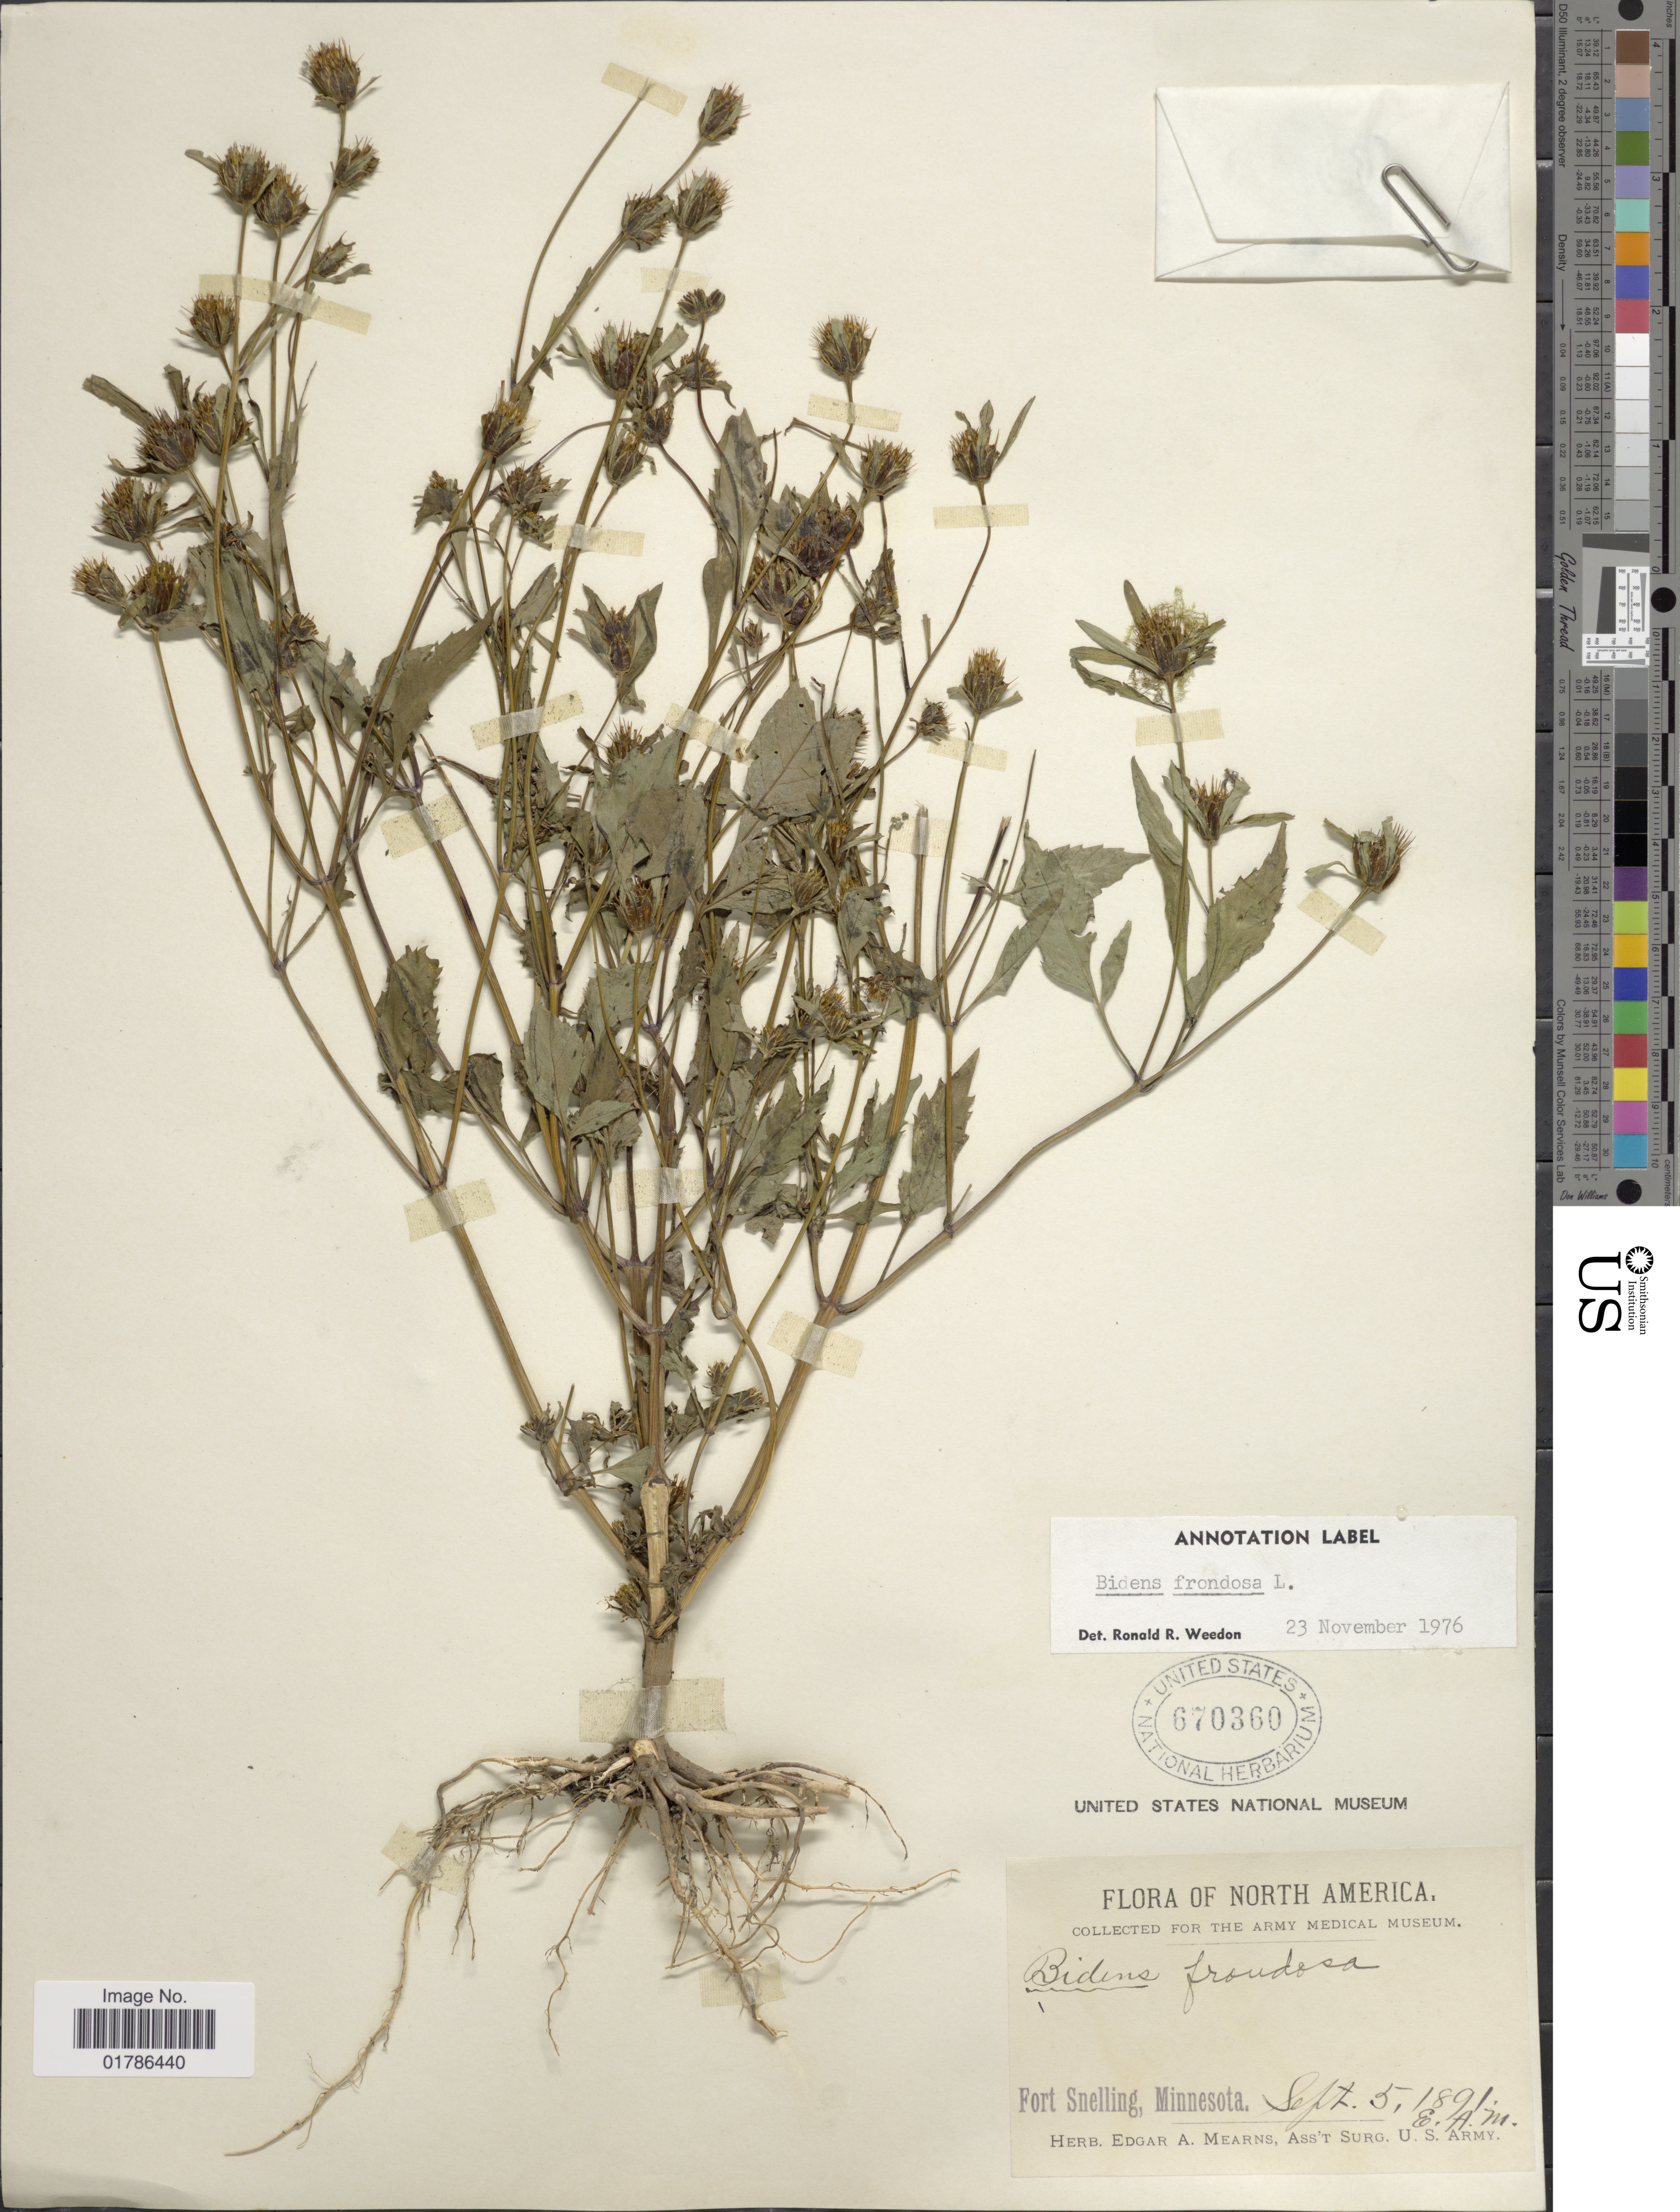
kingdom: Plantae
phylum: Tracheophyta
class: Magnoliopsida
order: Asterales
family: Asteraceae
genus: Bidens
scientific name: Bidens frondosa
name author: L.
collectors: E. A. Mearns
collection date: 1891-09-05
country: United States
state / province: Minnesota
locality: Fort Snelling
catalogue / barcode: US 670360